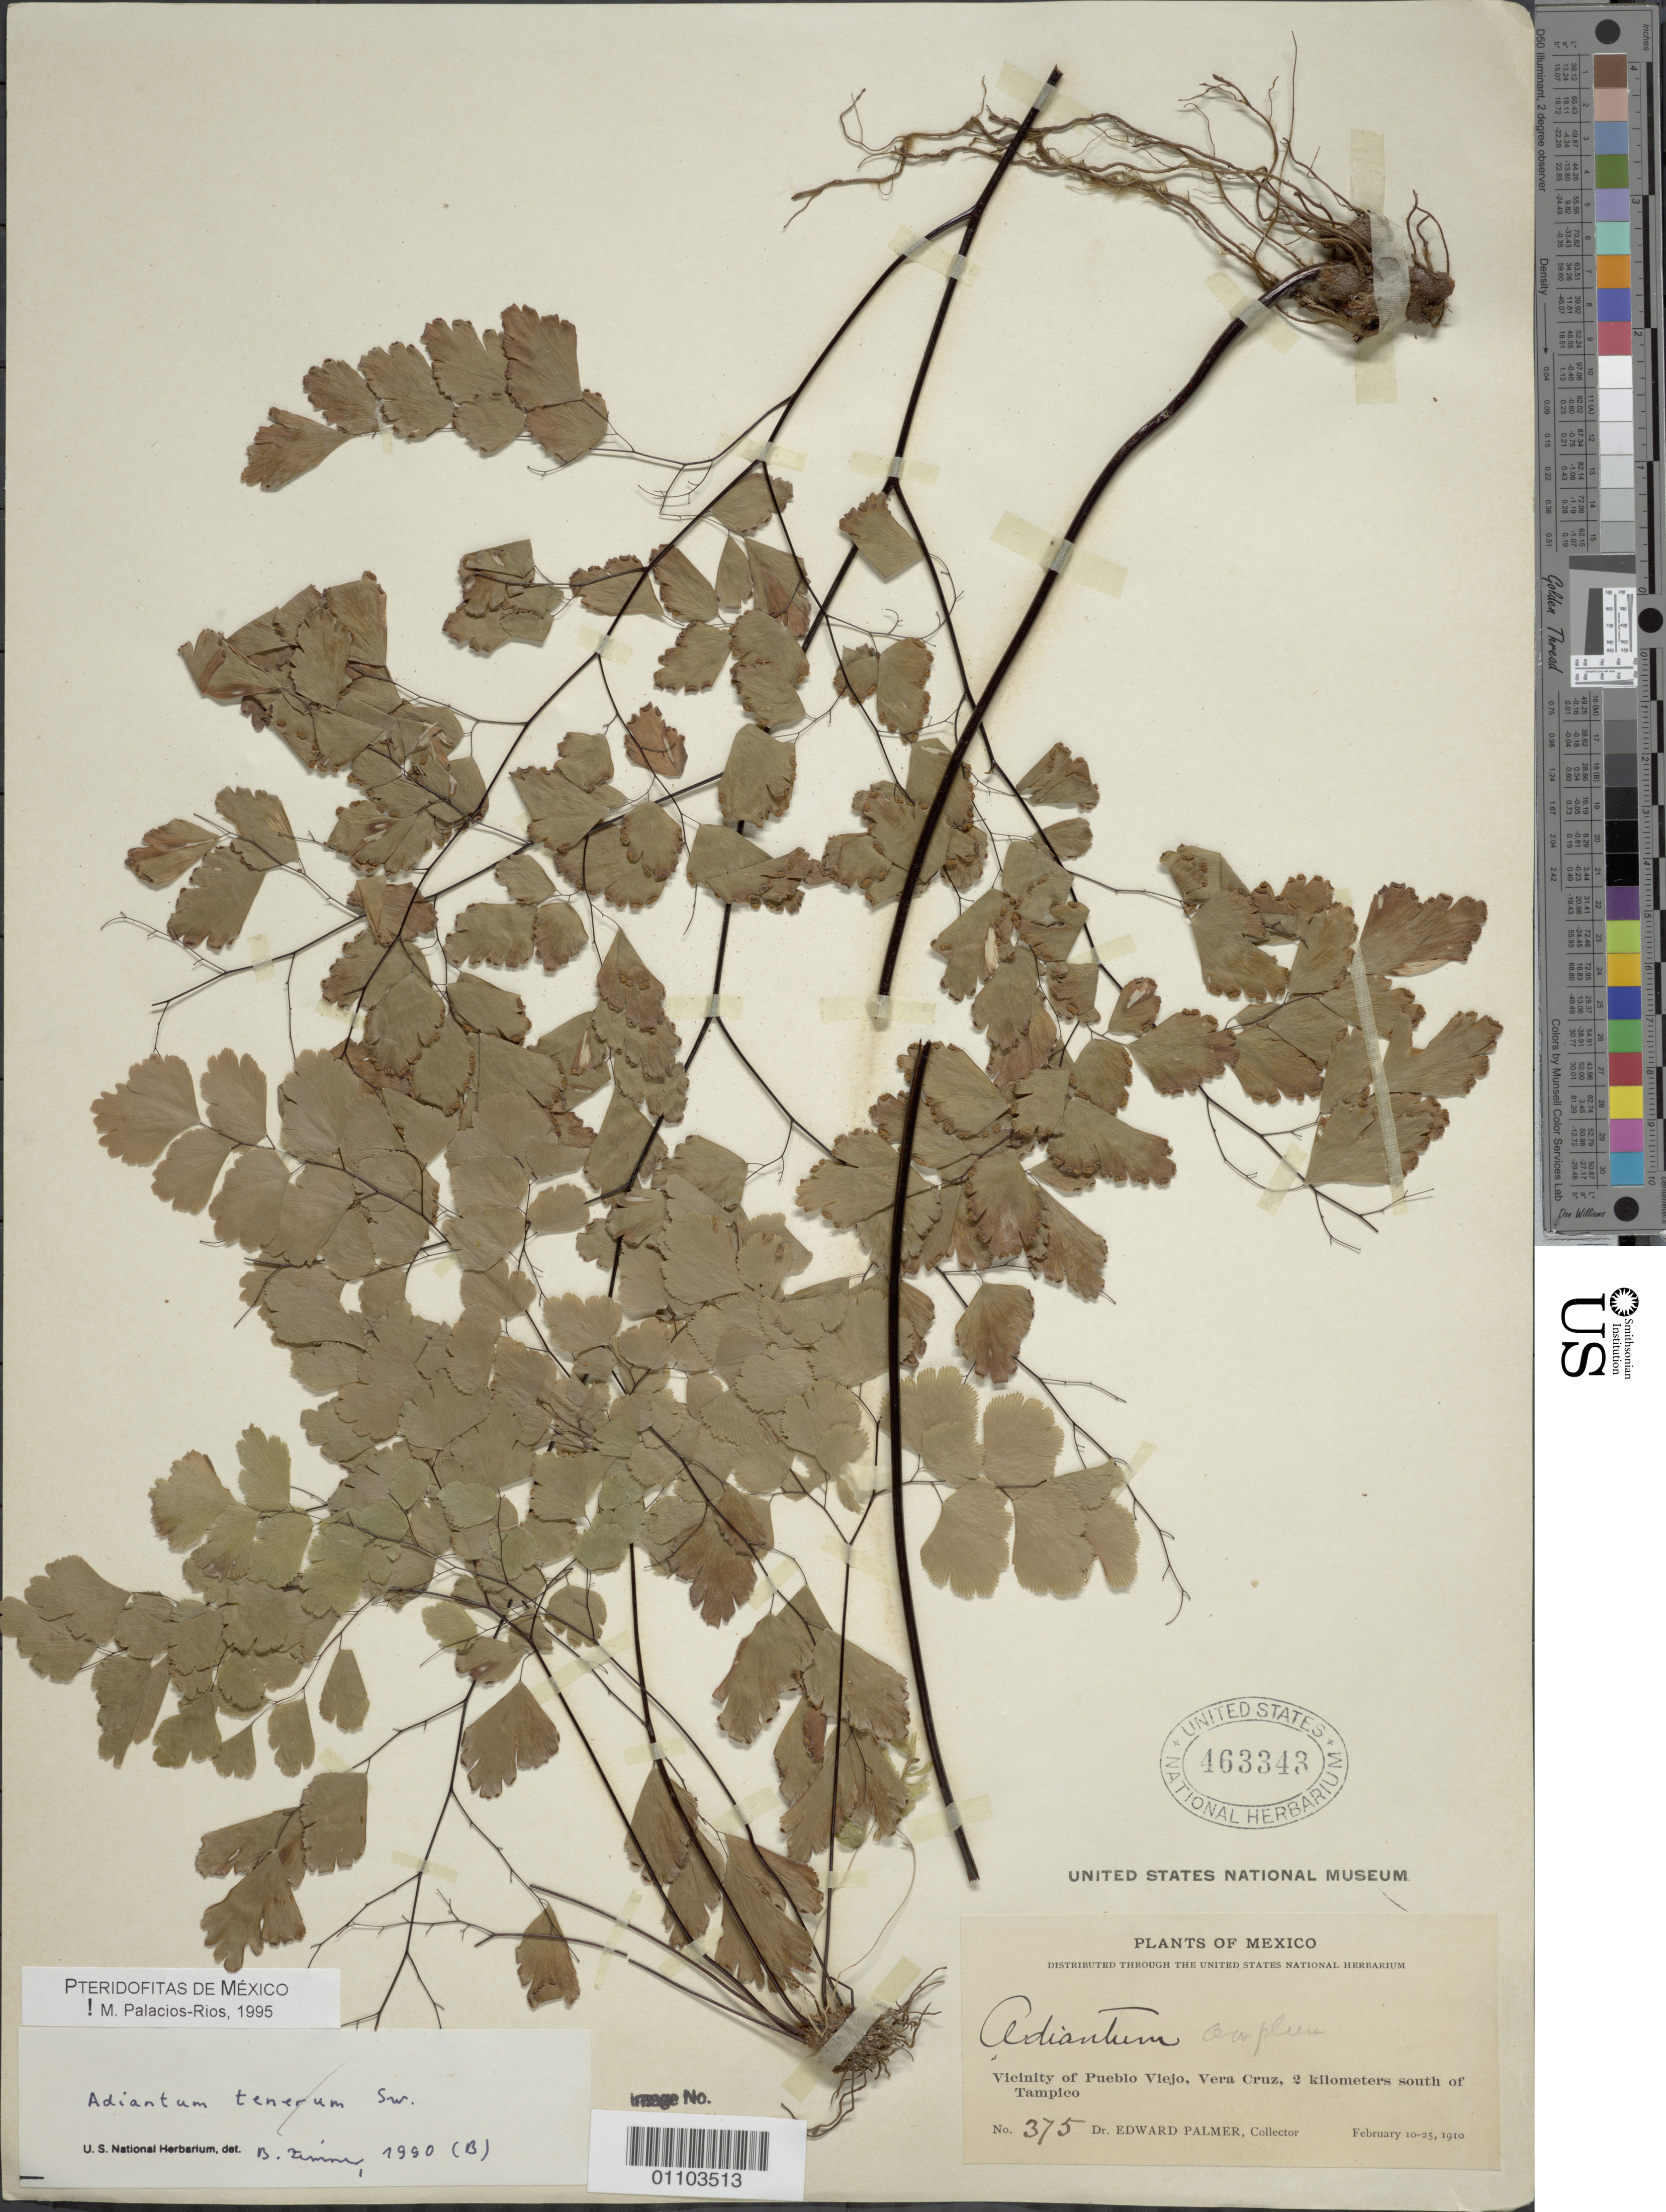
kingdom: Plantae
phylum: Tracheophyta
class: Polypodiopsida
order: Polypodiales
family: Pteridaceae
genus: Adiantum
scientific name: Adiantum tenerum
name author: Sw.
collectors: E. Palmer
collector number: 375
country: Mexico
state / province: Veracruz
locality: Pueblo Viejo, S of Tampico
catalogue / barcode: US 463343